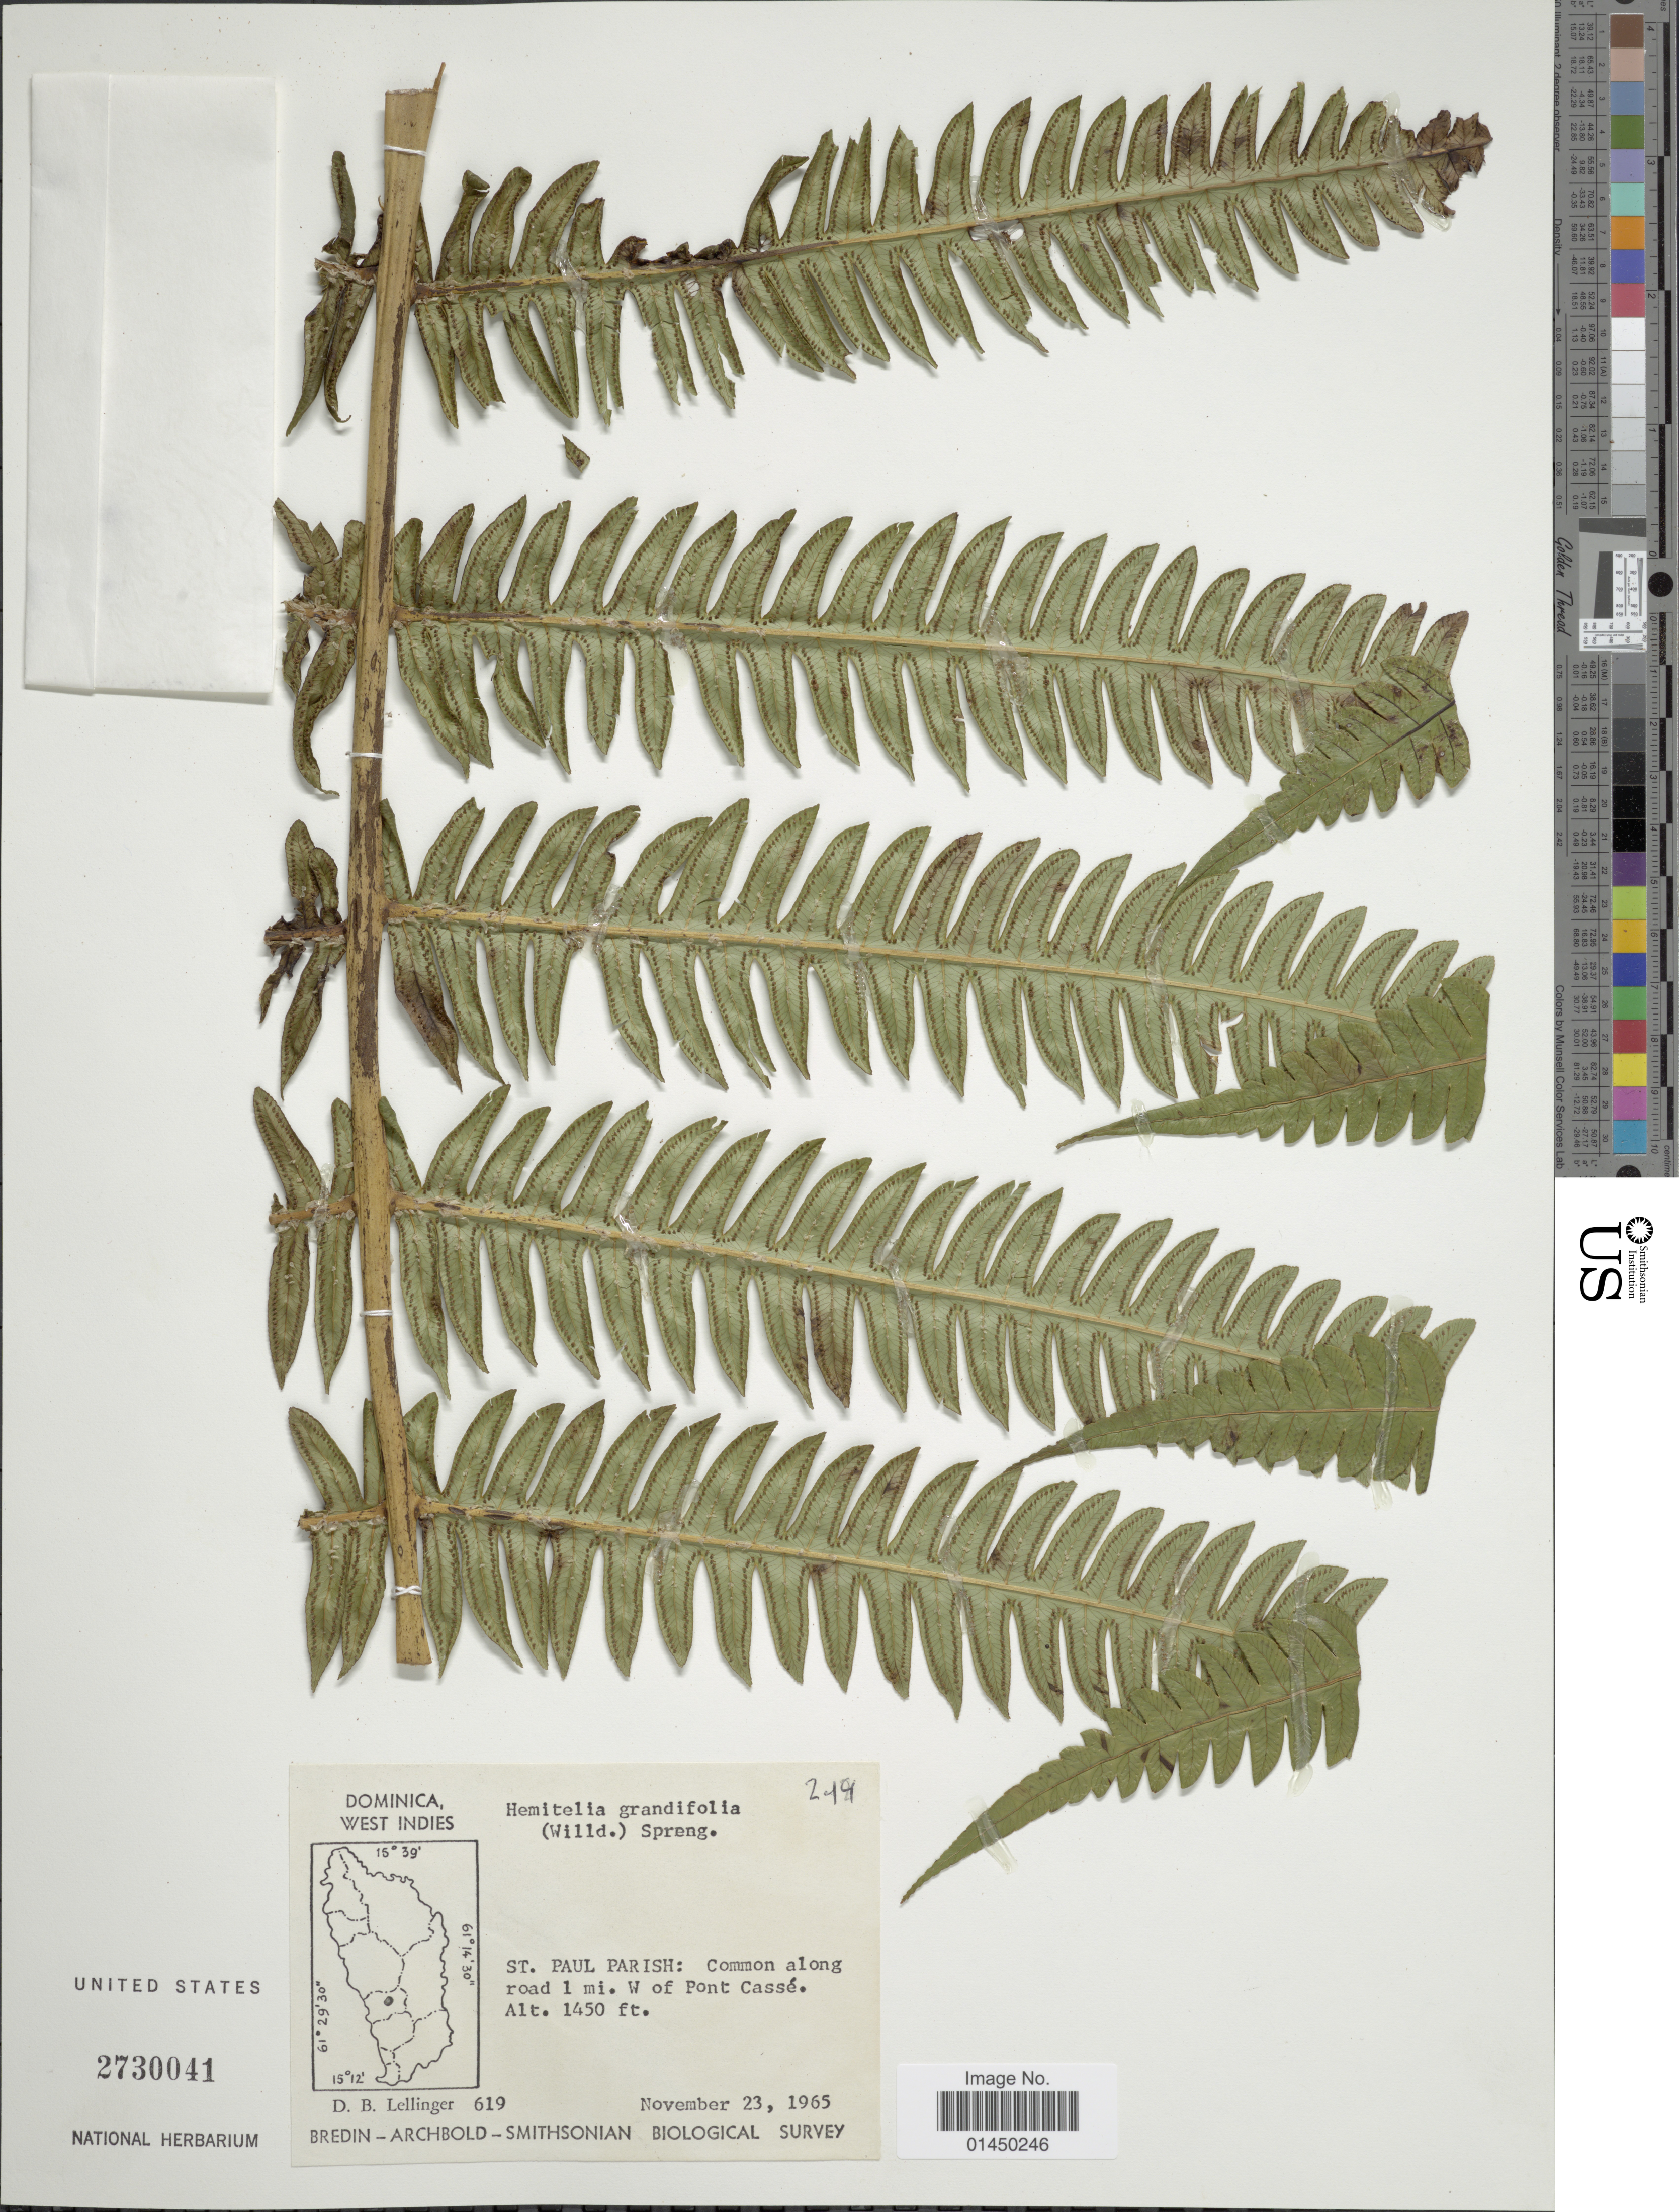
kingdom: Plantae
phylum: Tracheophyta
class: Polypodiopsida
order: Cyatheales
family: Cyatheaceae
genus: Cyathea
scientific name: Cyathea grandifolia var. grandifolia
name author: Willd.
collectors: D. B. Lellinger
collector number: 619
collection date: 1965-11-23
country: Dominica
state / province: St. Paul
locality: Common along road 1 mi. W of Pont Casse.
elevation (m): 442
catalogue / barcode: US 2730041